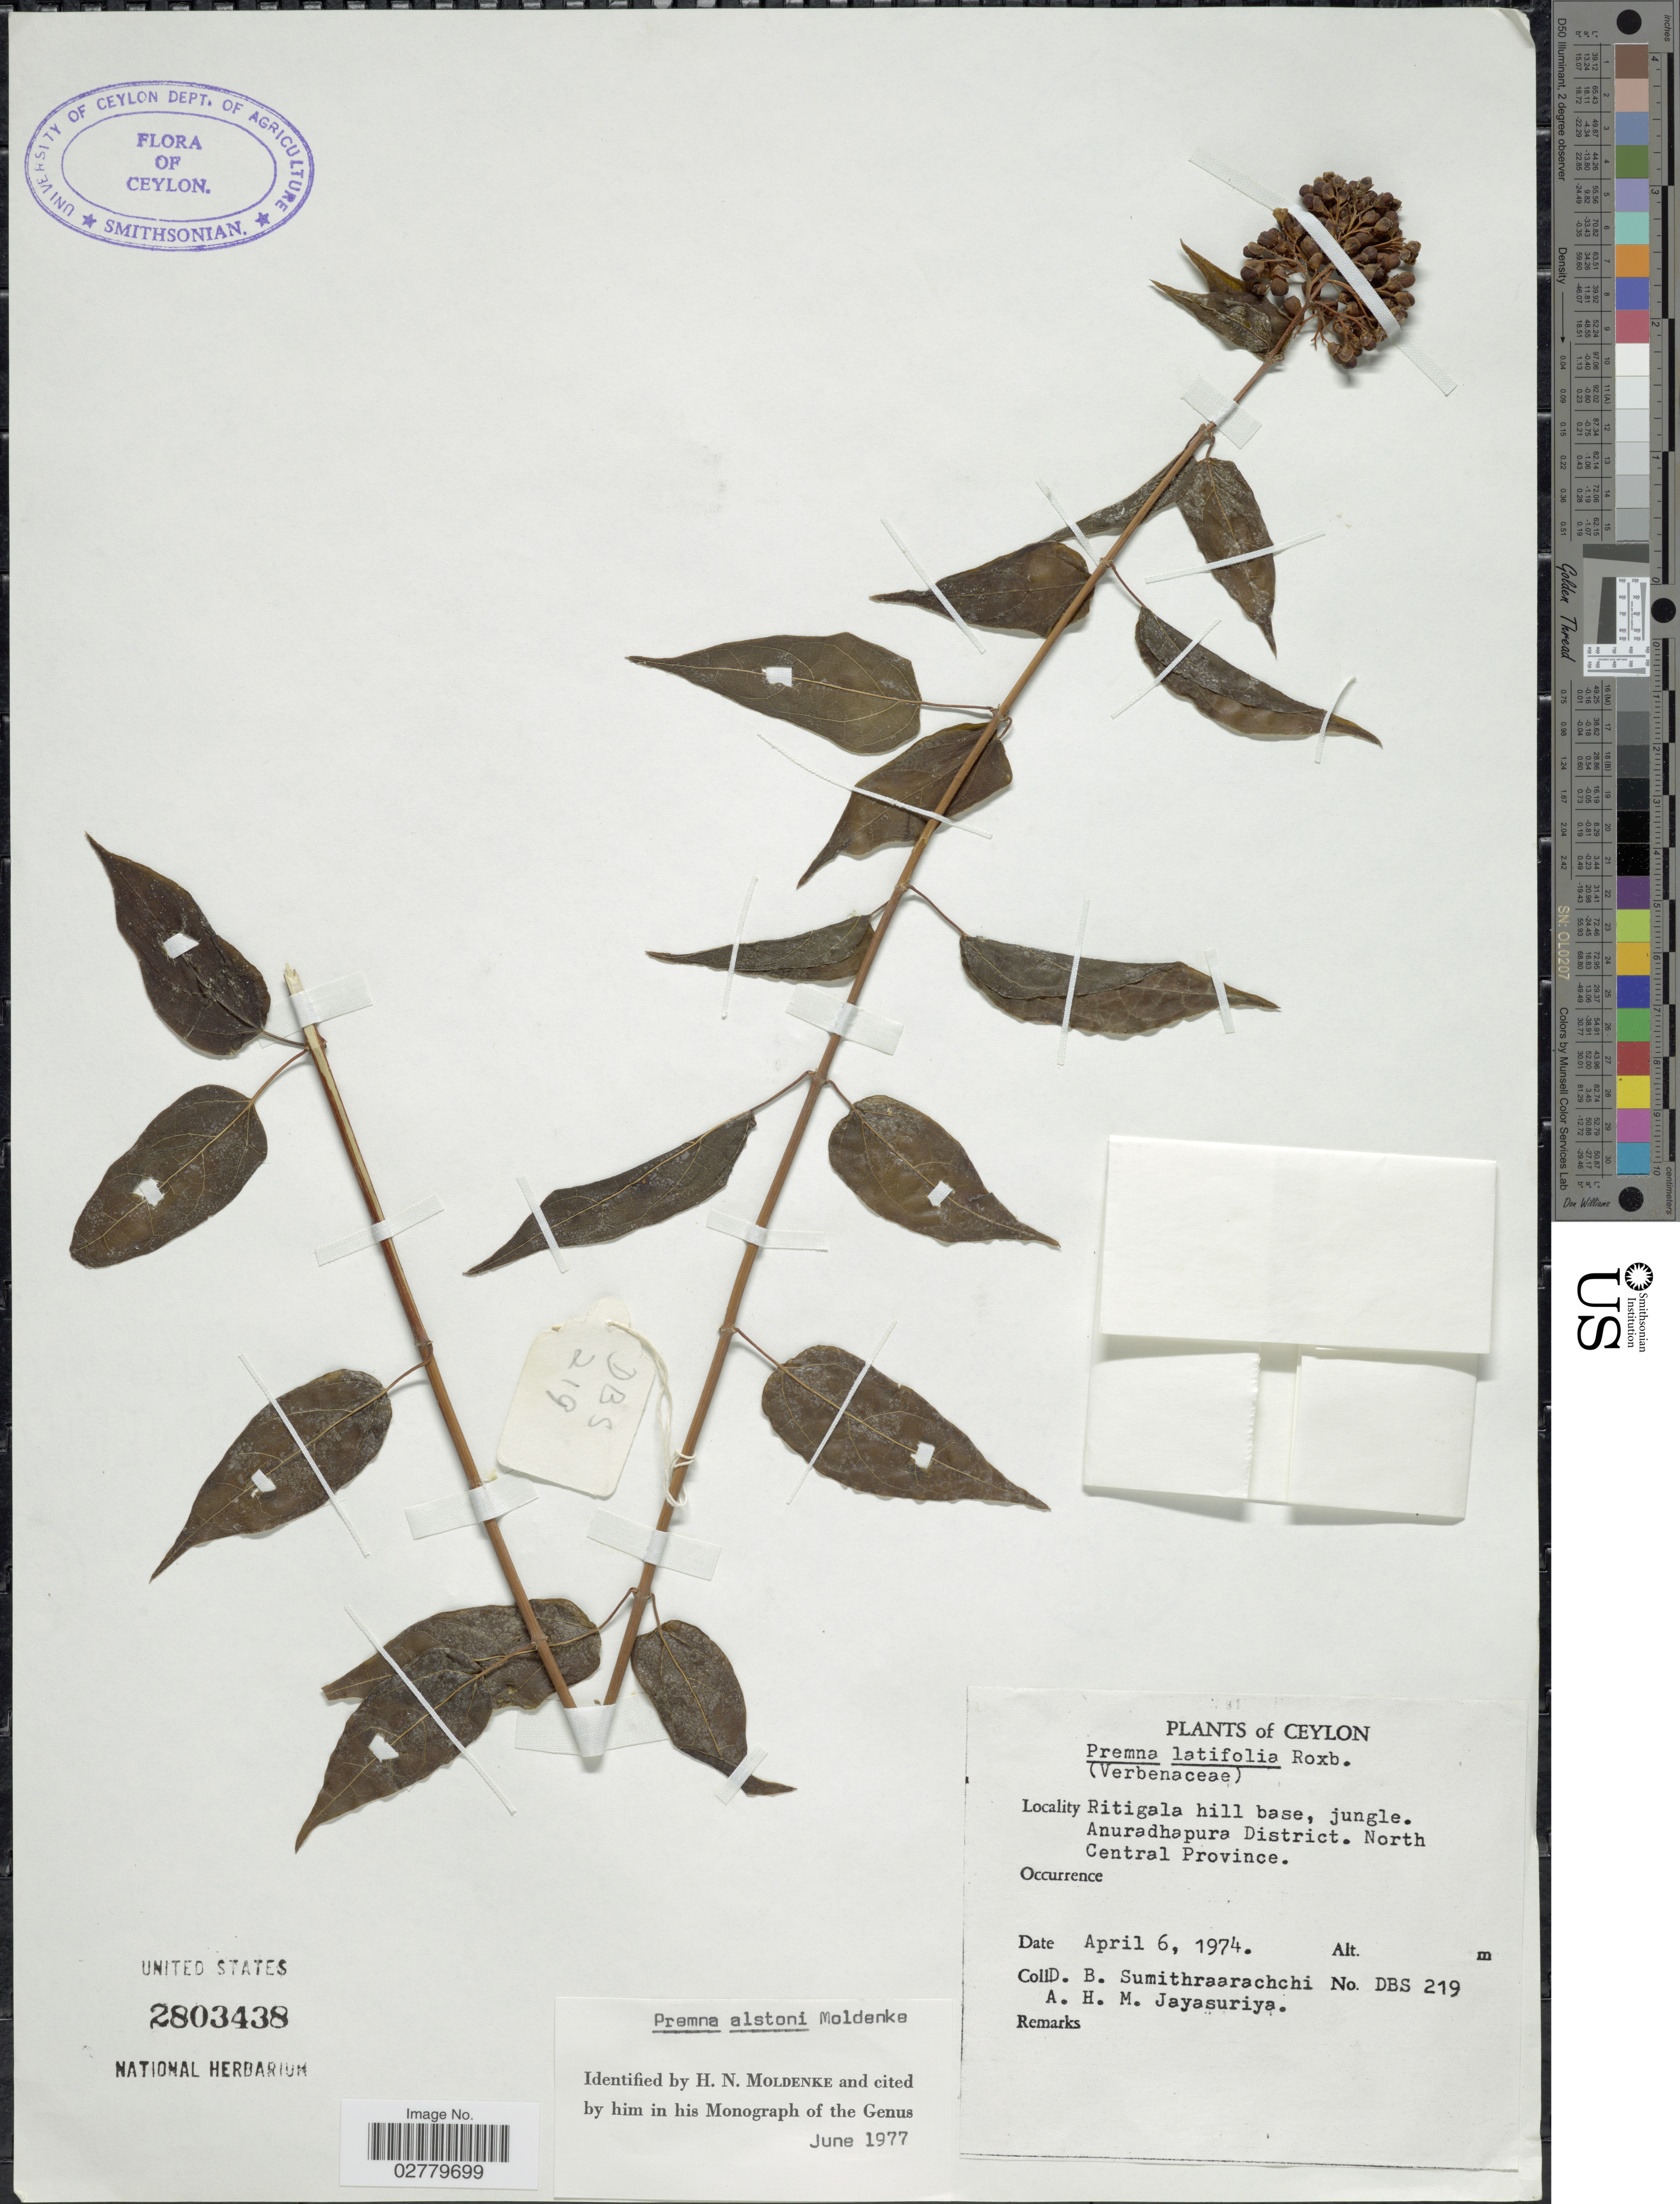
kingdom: Plantae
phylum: Tracheophyta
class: Magnoliopsida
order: Lamiales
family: Lamiaceae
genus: Premna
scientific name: Premna alstonii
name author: Moldenke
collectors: D. B. Sumithraarachchi & A. H. Jayasuriya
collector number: DBS219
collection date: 1974-04-06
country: Sri Lanka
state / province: North Central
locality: Ceylon. Ritigala hill base, jungle. Anuradhapura District.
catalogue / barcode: US 2803438